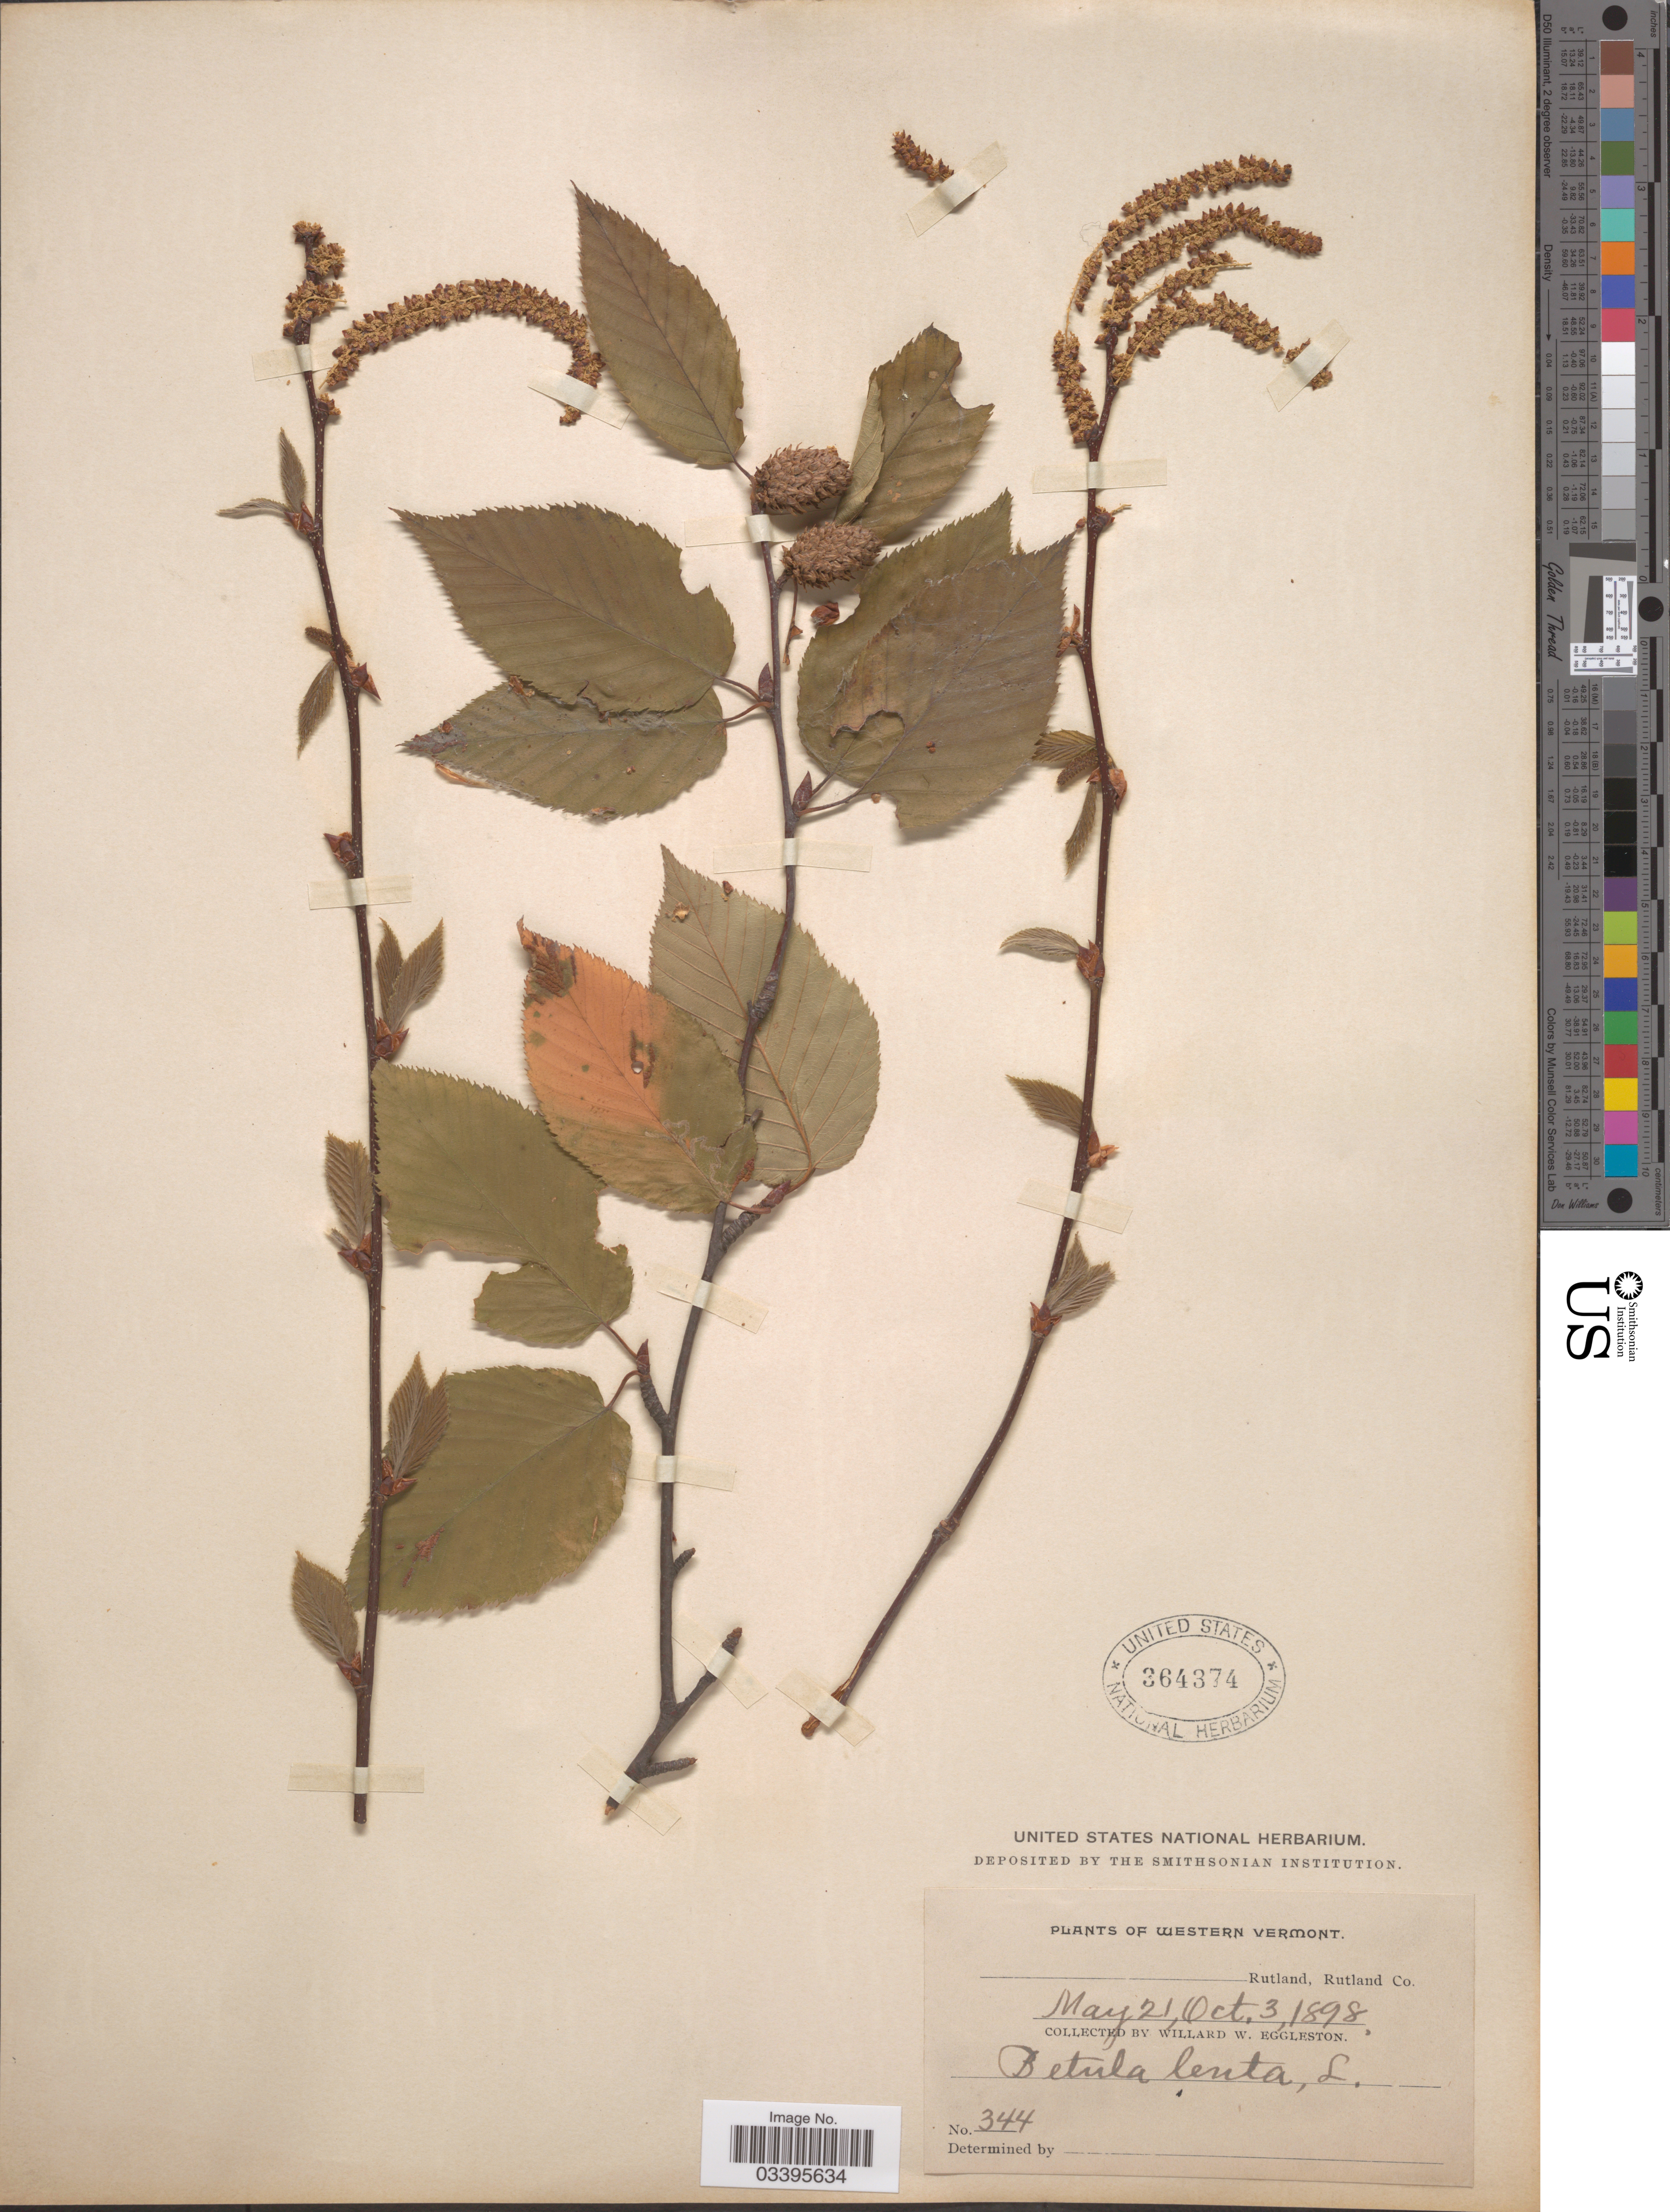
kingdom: Plantae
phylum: Tracheophyta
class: Magnoliopsida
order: Fagales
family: Betulaceae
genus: Betula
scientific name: Betula lenta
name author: L.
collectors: W. W. Eggleston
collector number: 344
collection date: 1898-05-21/1898-10-03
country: United States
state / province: Vermont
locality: Western Vermont. Rutland, Rutland Co.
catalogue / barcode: US 364374